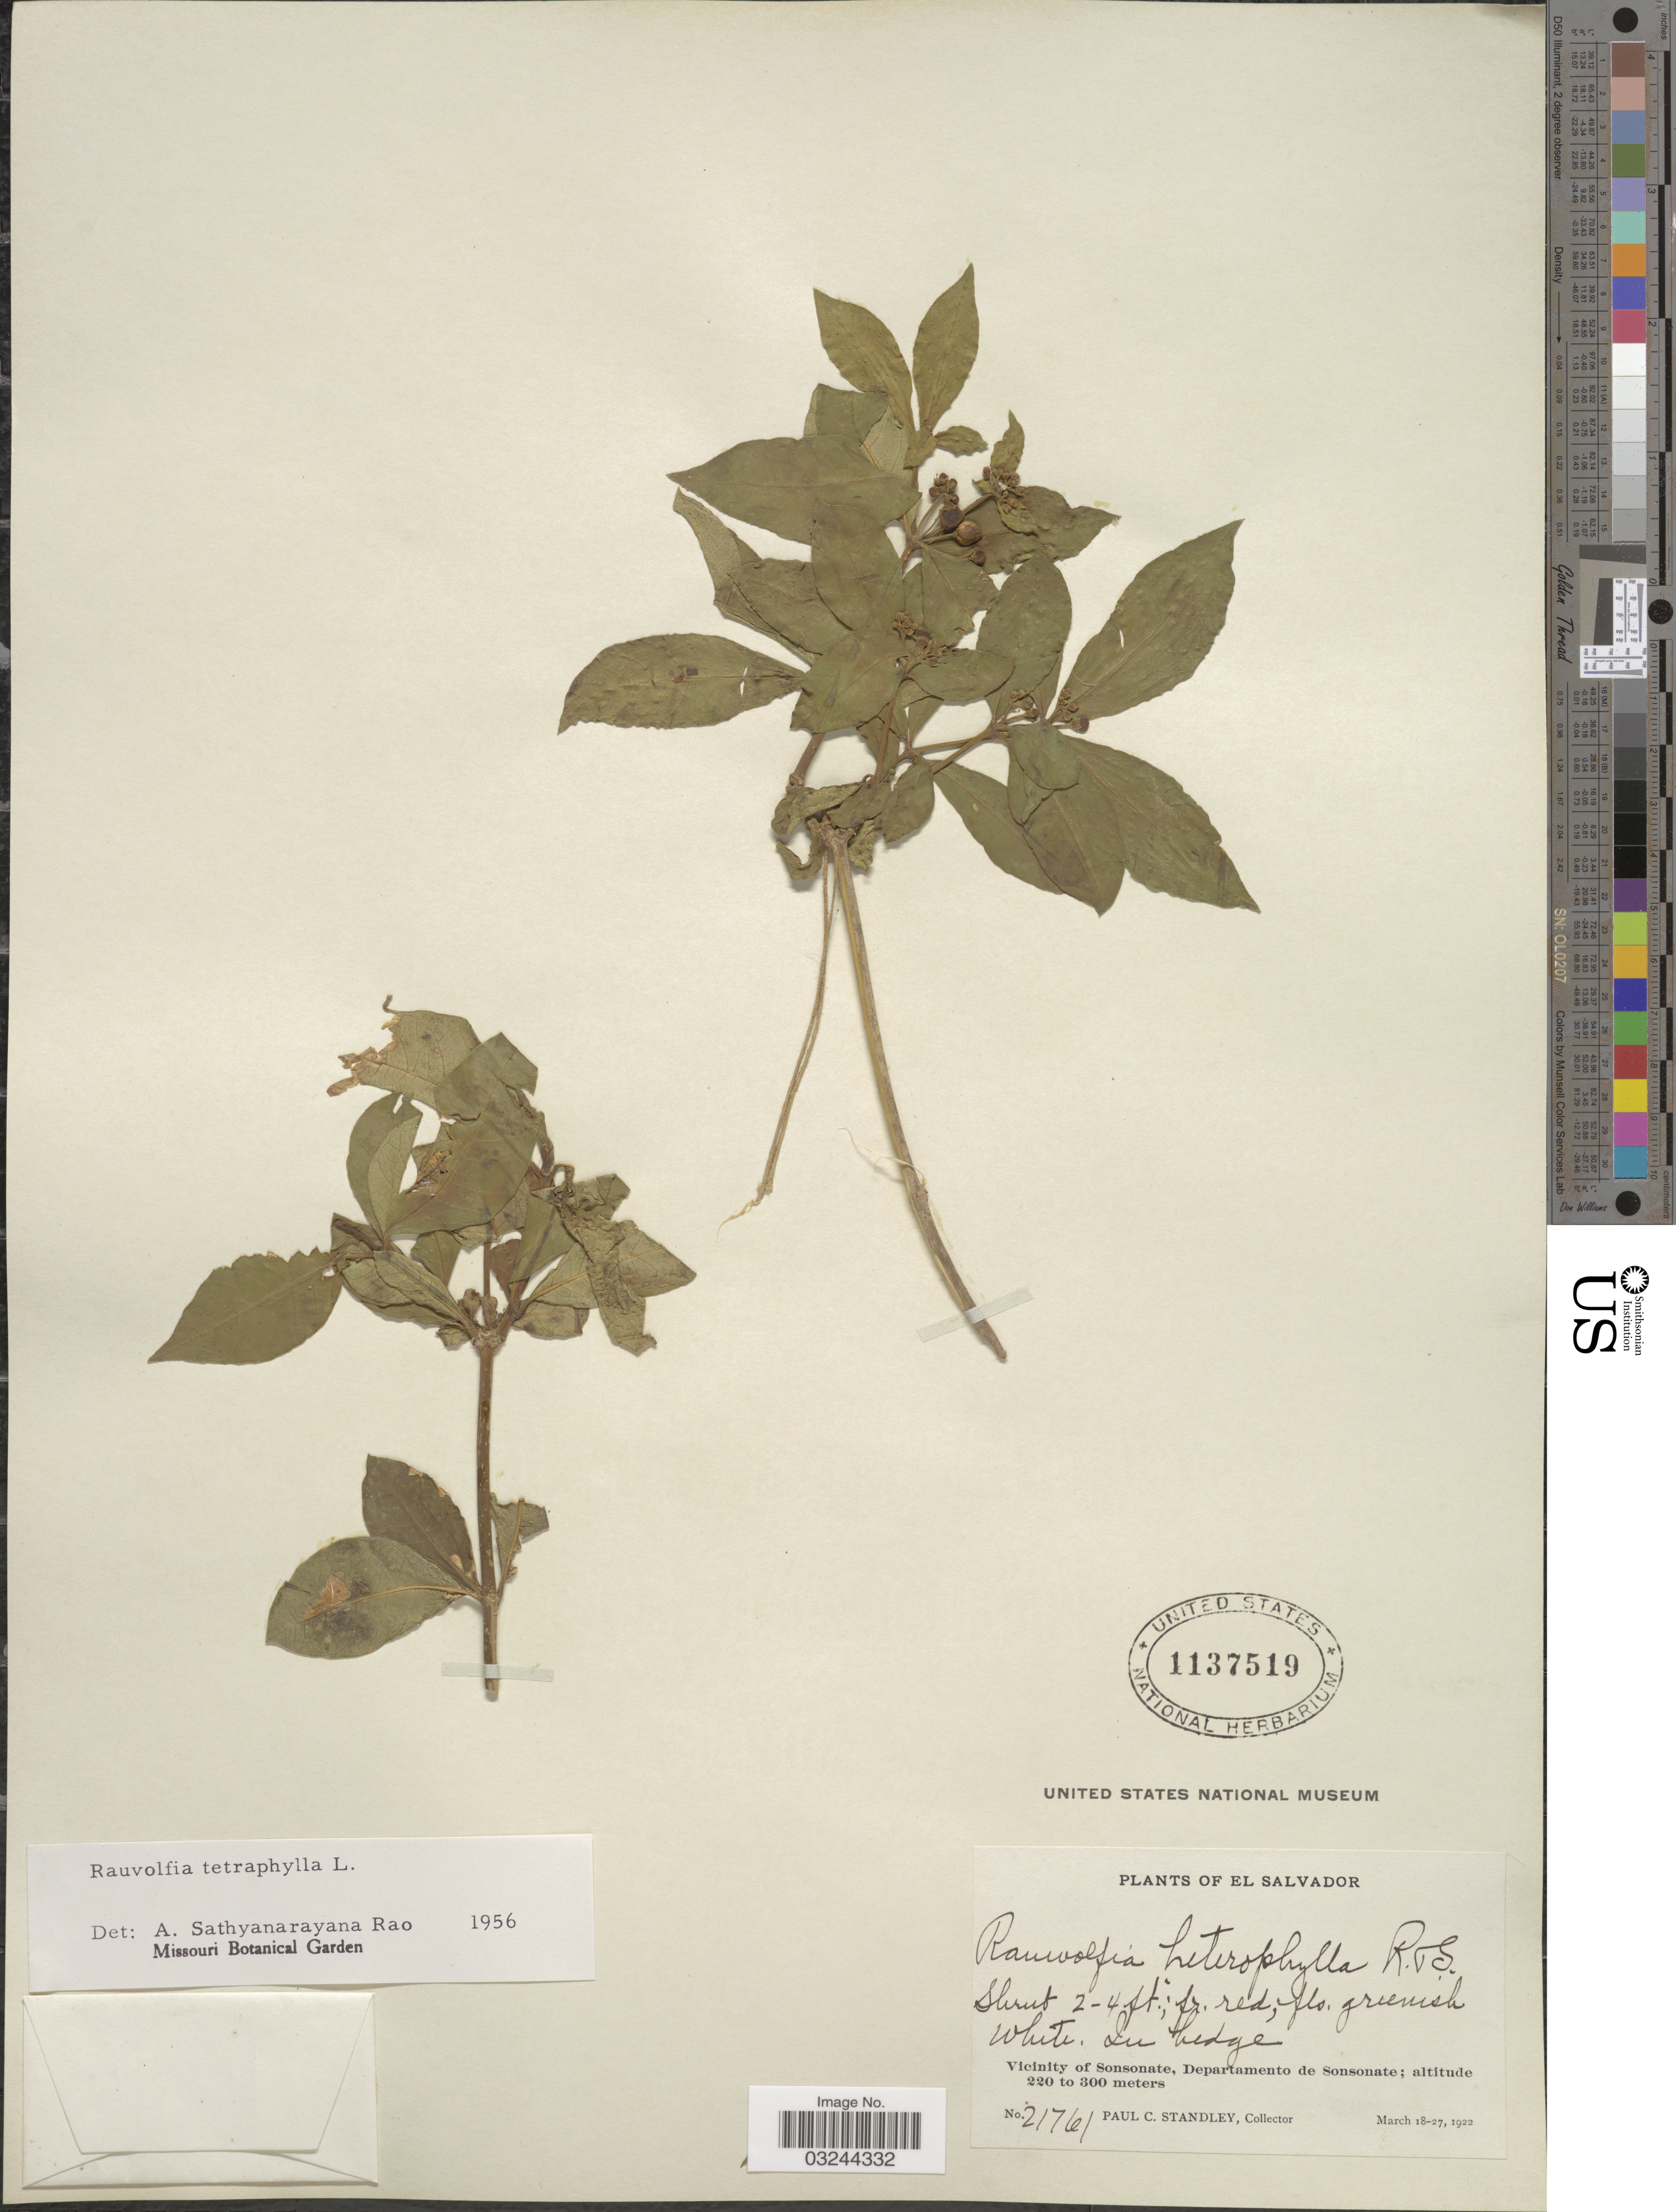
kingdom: Plantae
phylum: Tracheophyta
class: Magnoliopsida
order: Gentianales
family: Apocynaceae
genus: Rauvolfia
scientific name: Rauvolfia tetraphylla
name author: L.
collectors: P. C. Standley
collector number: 21761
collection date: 1922-03-18/1922-03-27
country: El Salvador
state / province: Sonsonate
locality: Vicinity of Sonsonate, Departamento de Sonsonate.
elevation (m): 220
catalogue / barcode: US 1137519